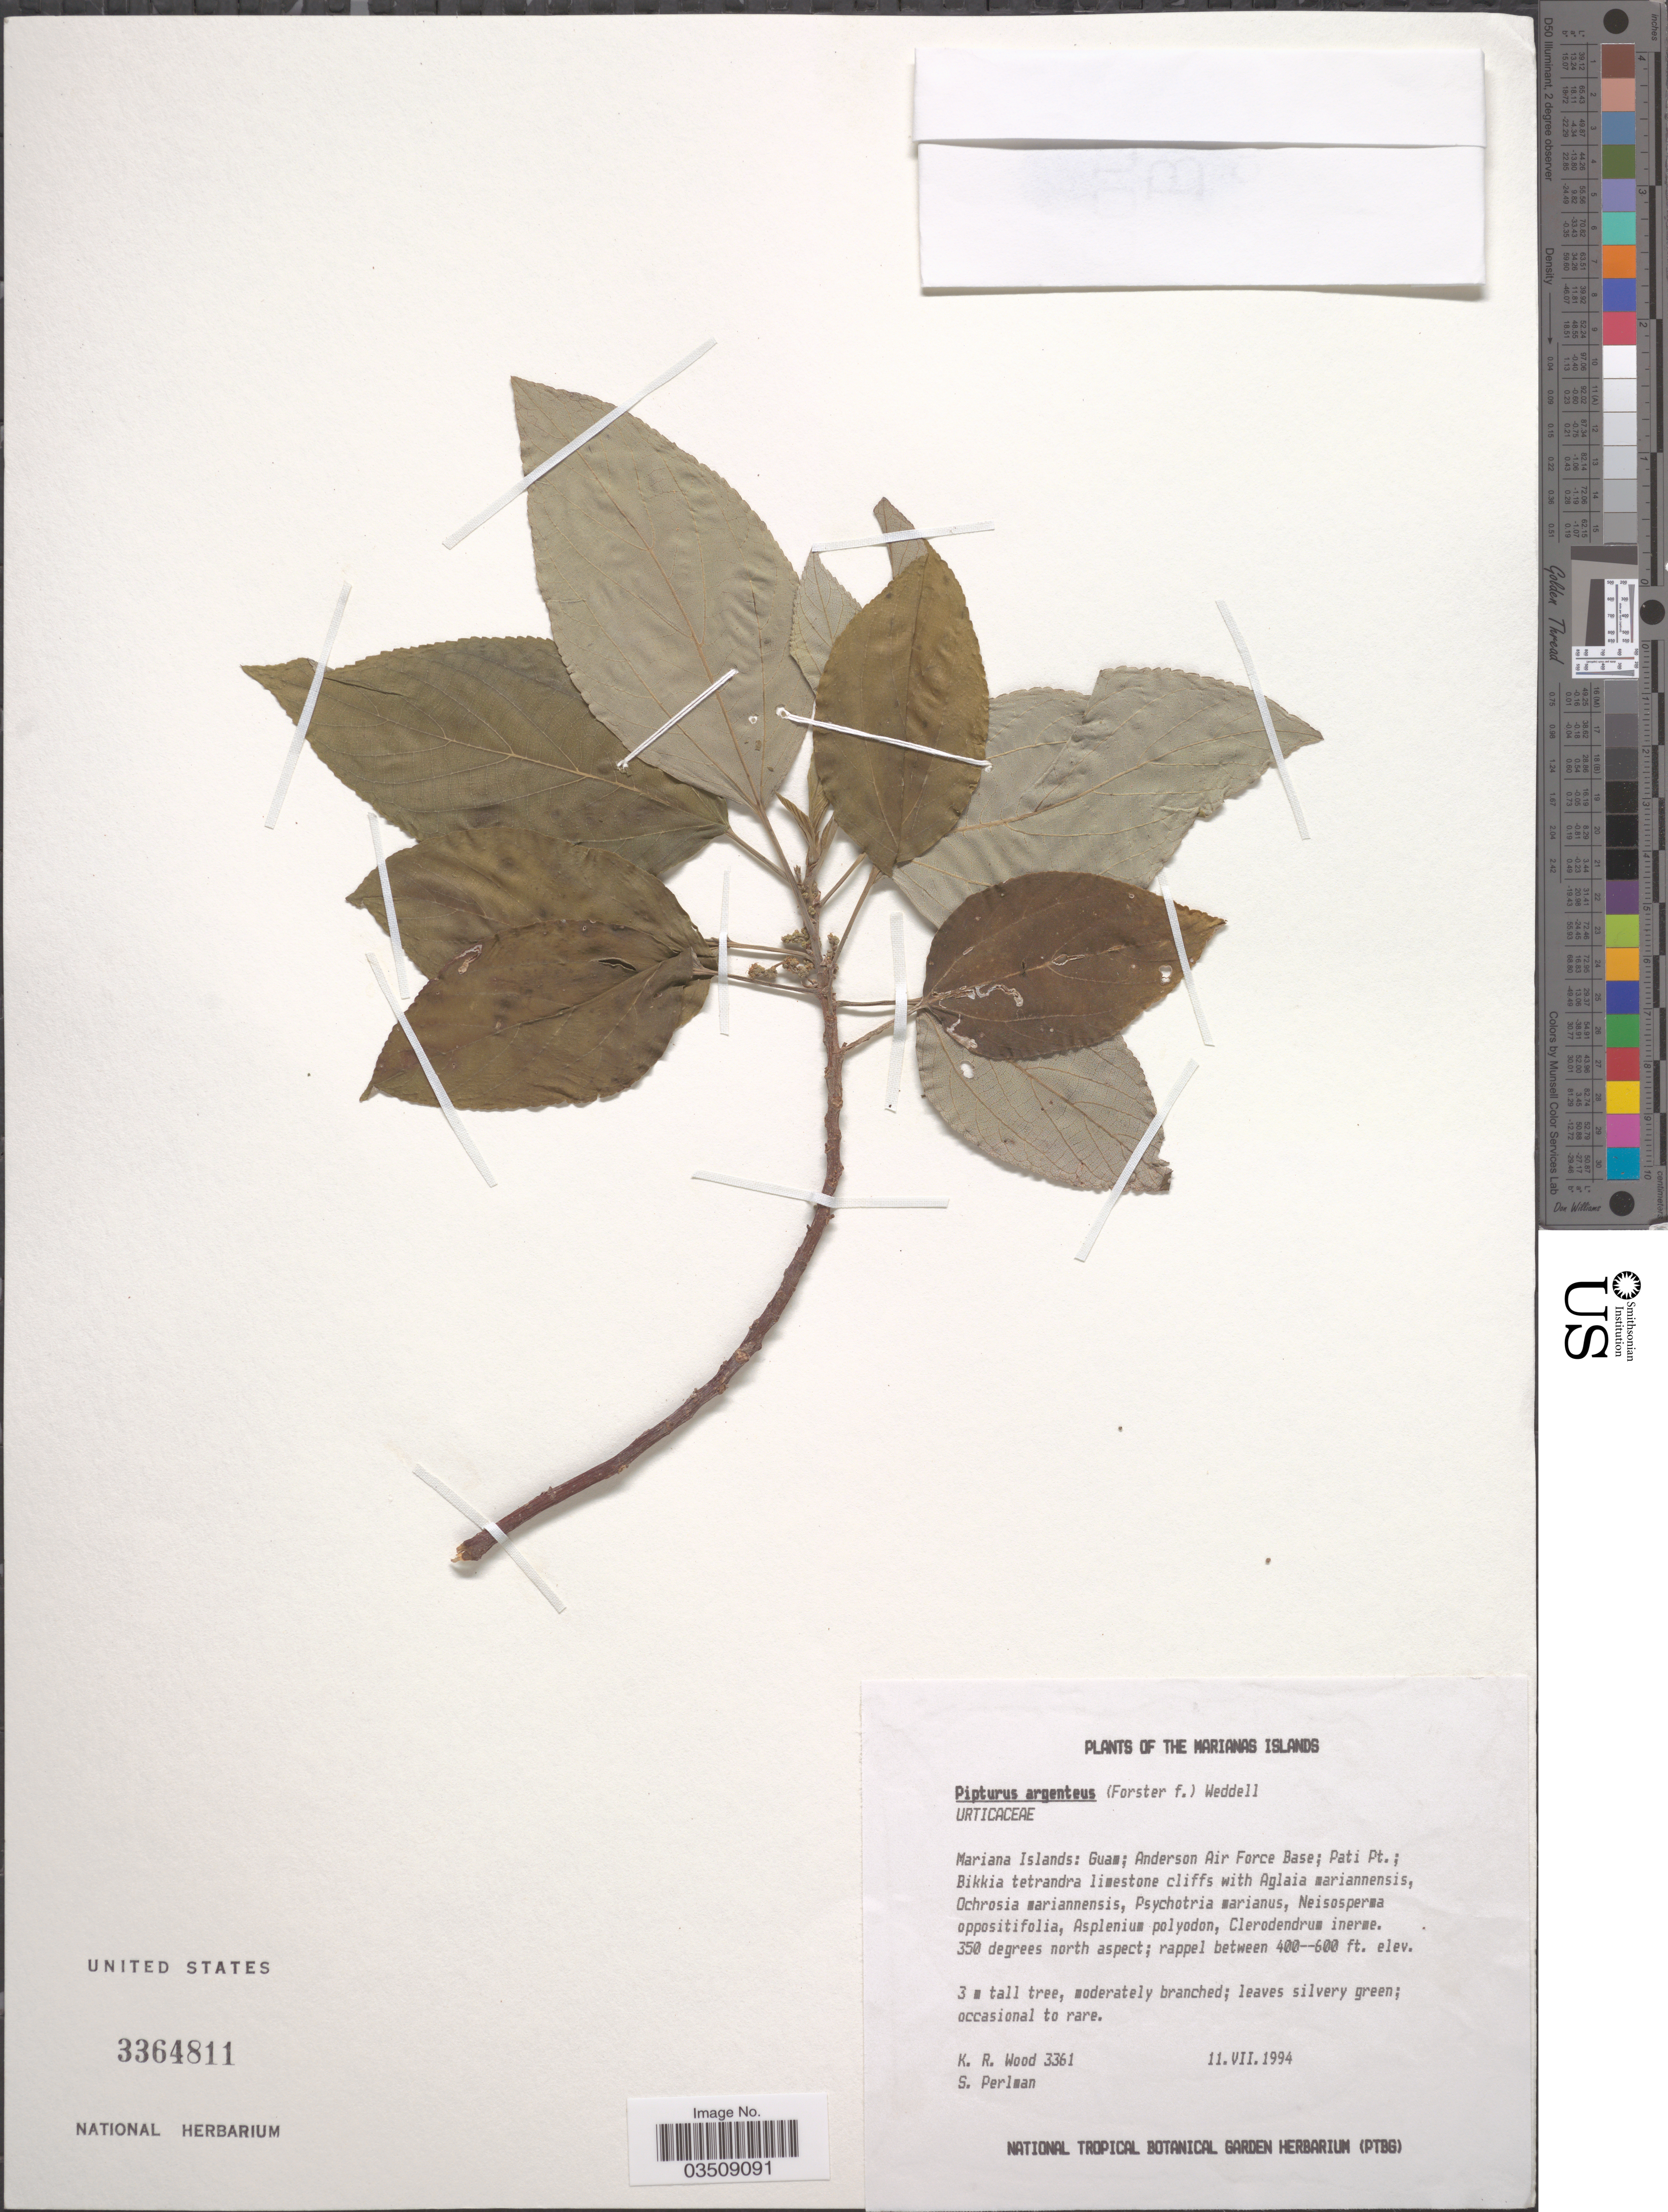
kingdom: Plantae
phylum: Tracheophyta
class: Magnoliopsida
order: Rosales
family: Urticaceae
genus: Pipturus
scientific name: Pipturus argenteus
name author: (G. Forst.) Wedd.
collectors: K. R. Wood & S. Perlman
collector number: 3361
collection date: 1994-07-11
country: Guam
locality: Mariana Islands: Guam; Andersen Air Force Base; Pati Pt. 350 degrees north aspect.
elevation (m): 122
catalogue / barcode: US 3364811